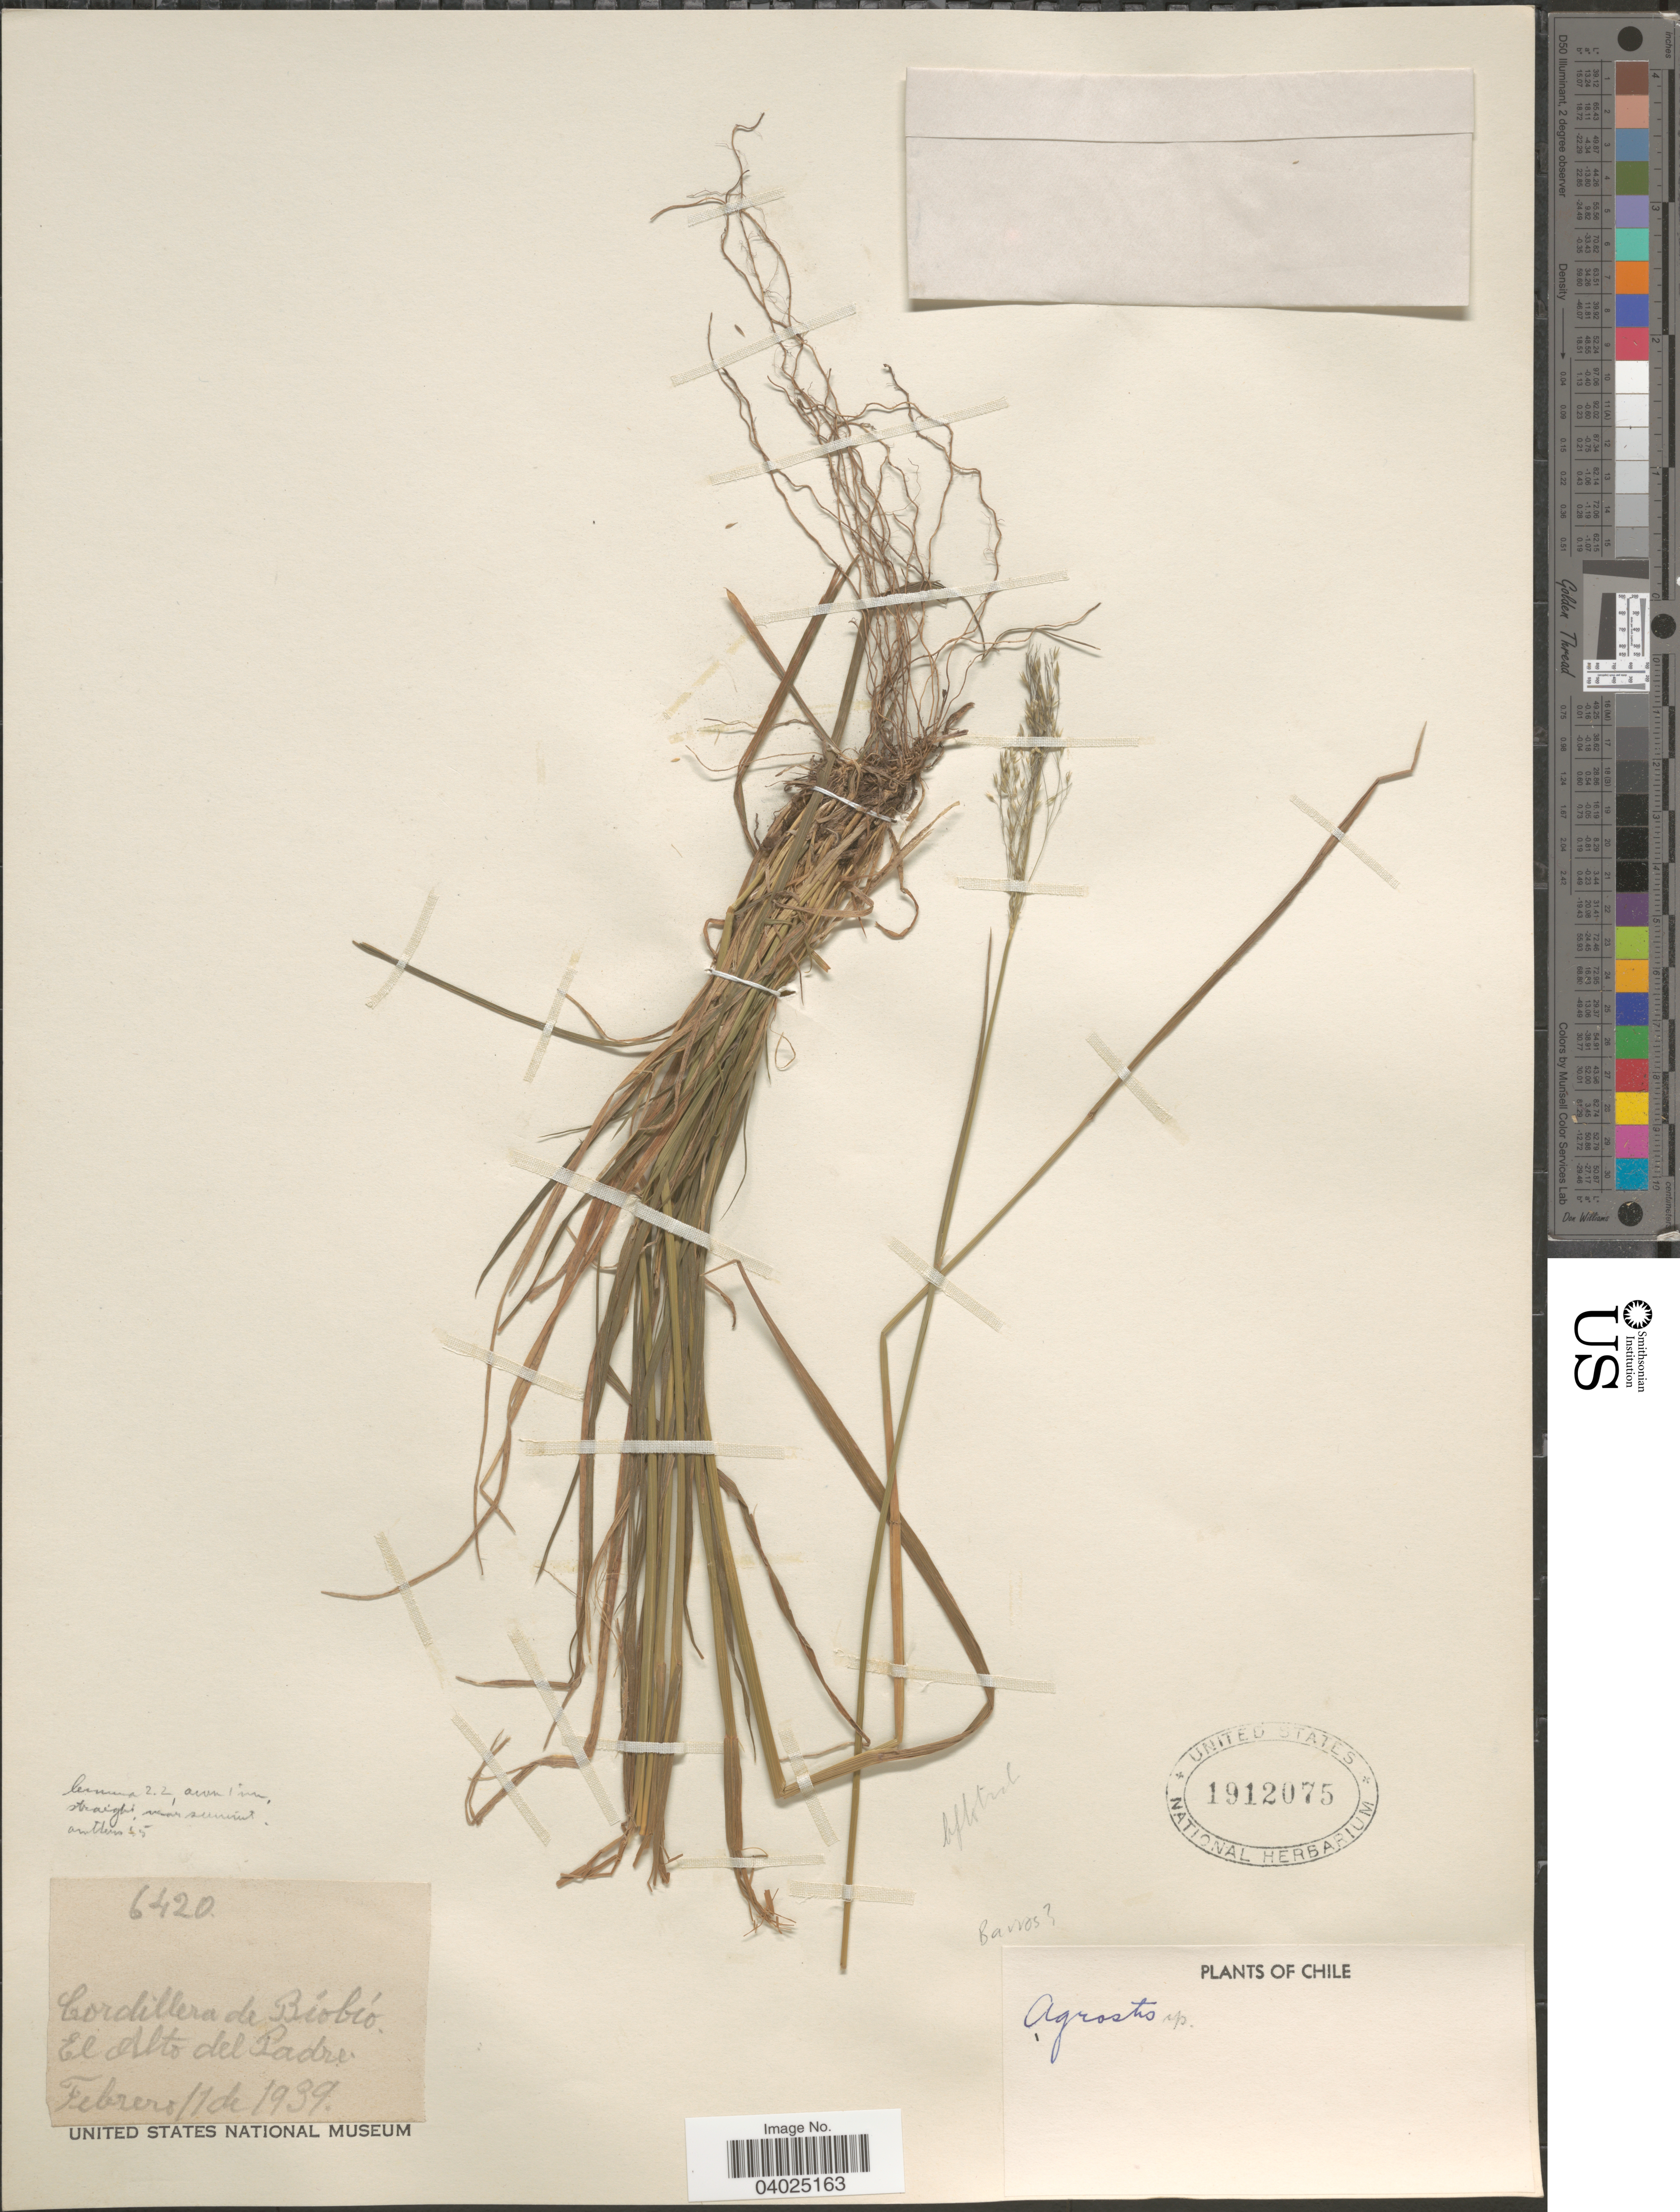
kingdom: Plantae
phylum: Tracheophyta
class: Liliopsida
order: Poales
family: Poaceae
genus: Agrostis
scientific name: Agrostis sp.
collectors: Barros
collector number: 6420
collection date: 1939-02-01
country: Chile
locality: Cordillera de Bíobío. El Alto del Padre.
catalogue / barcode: US 1912075